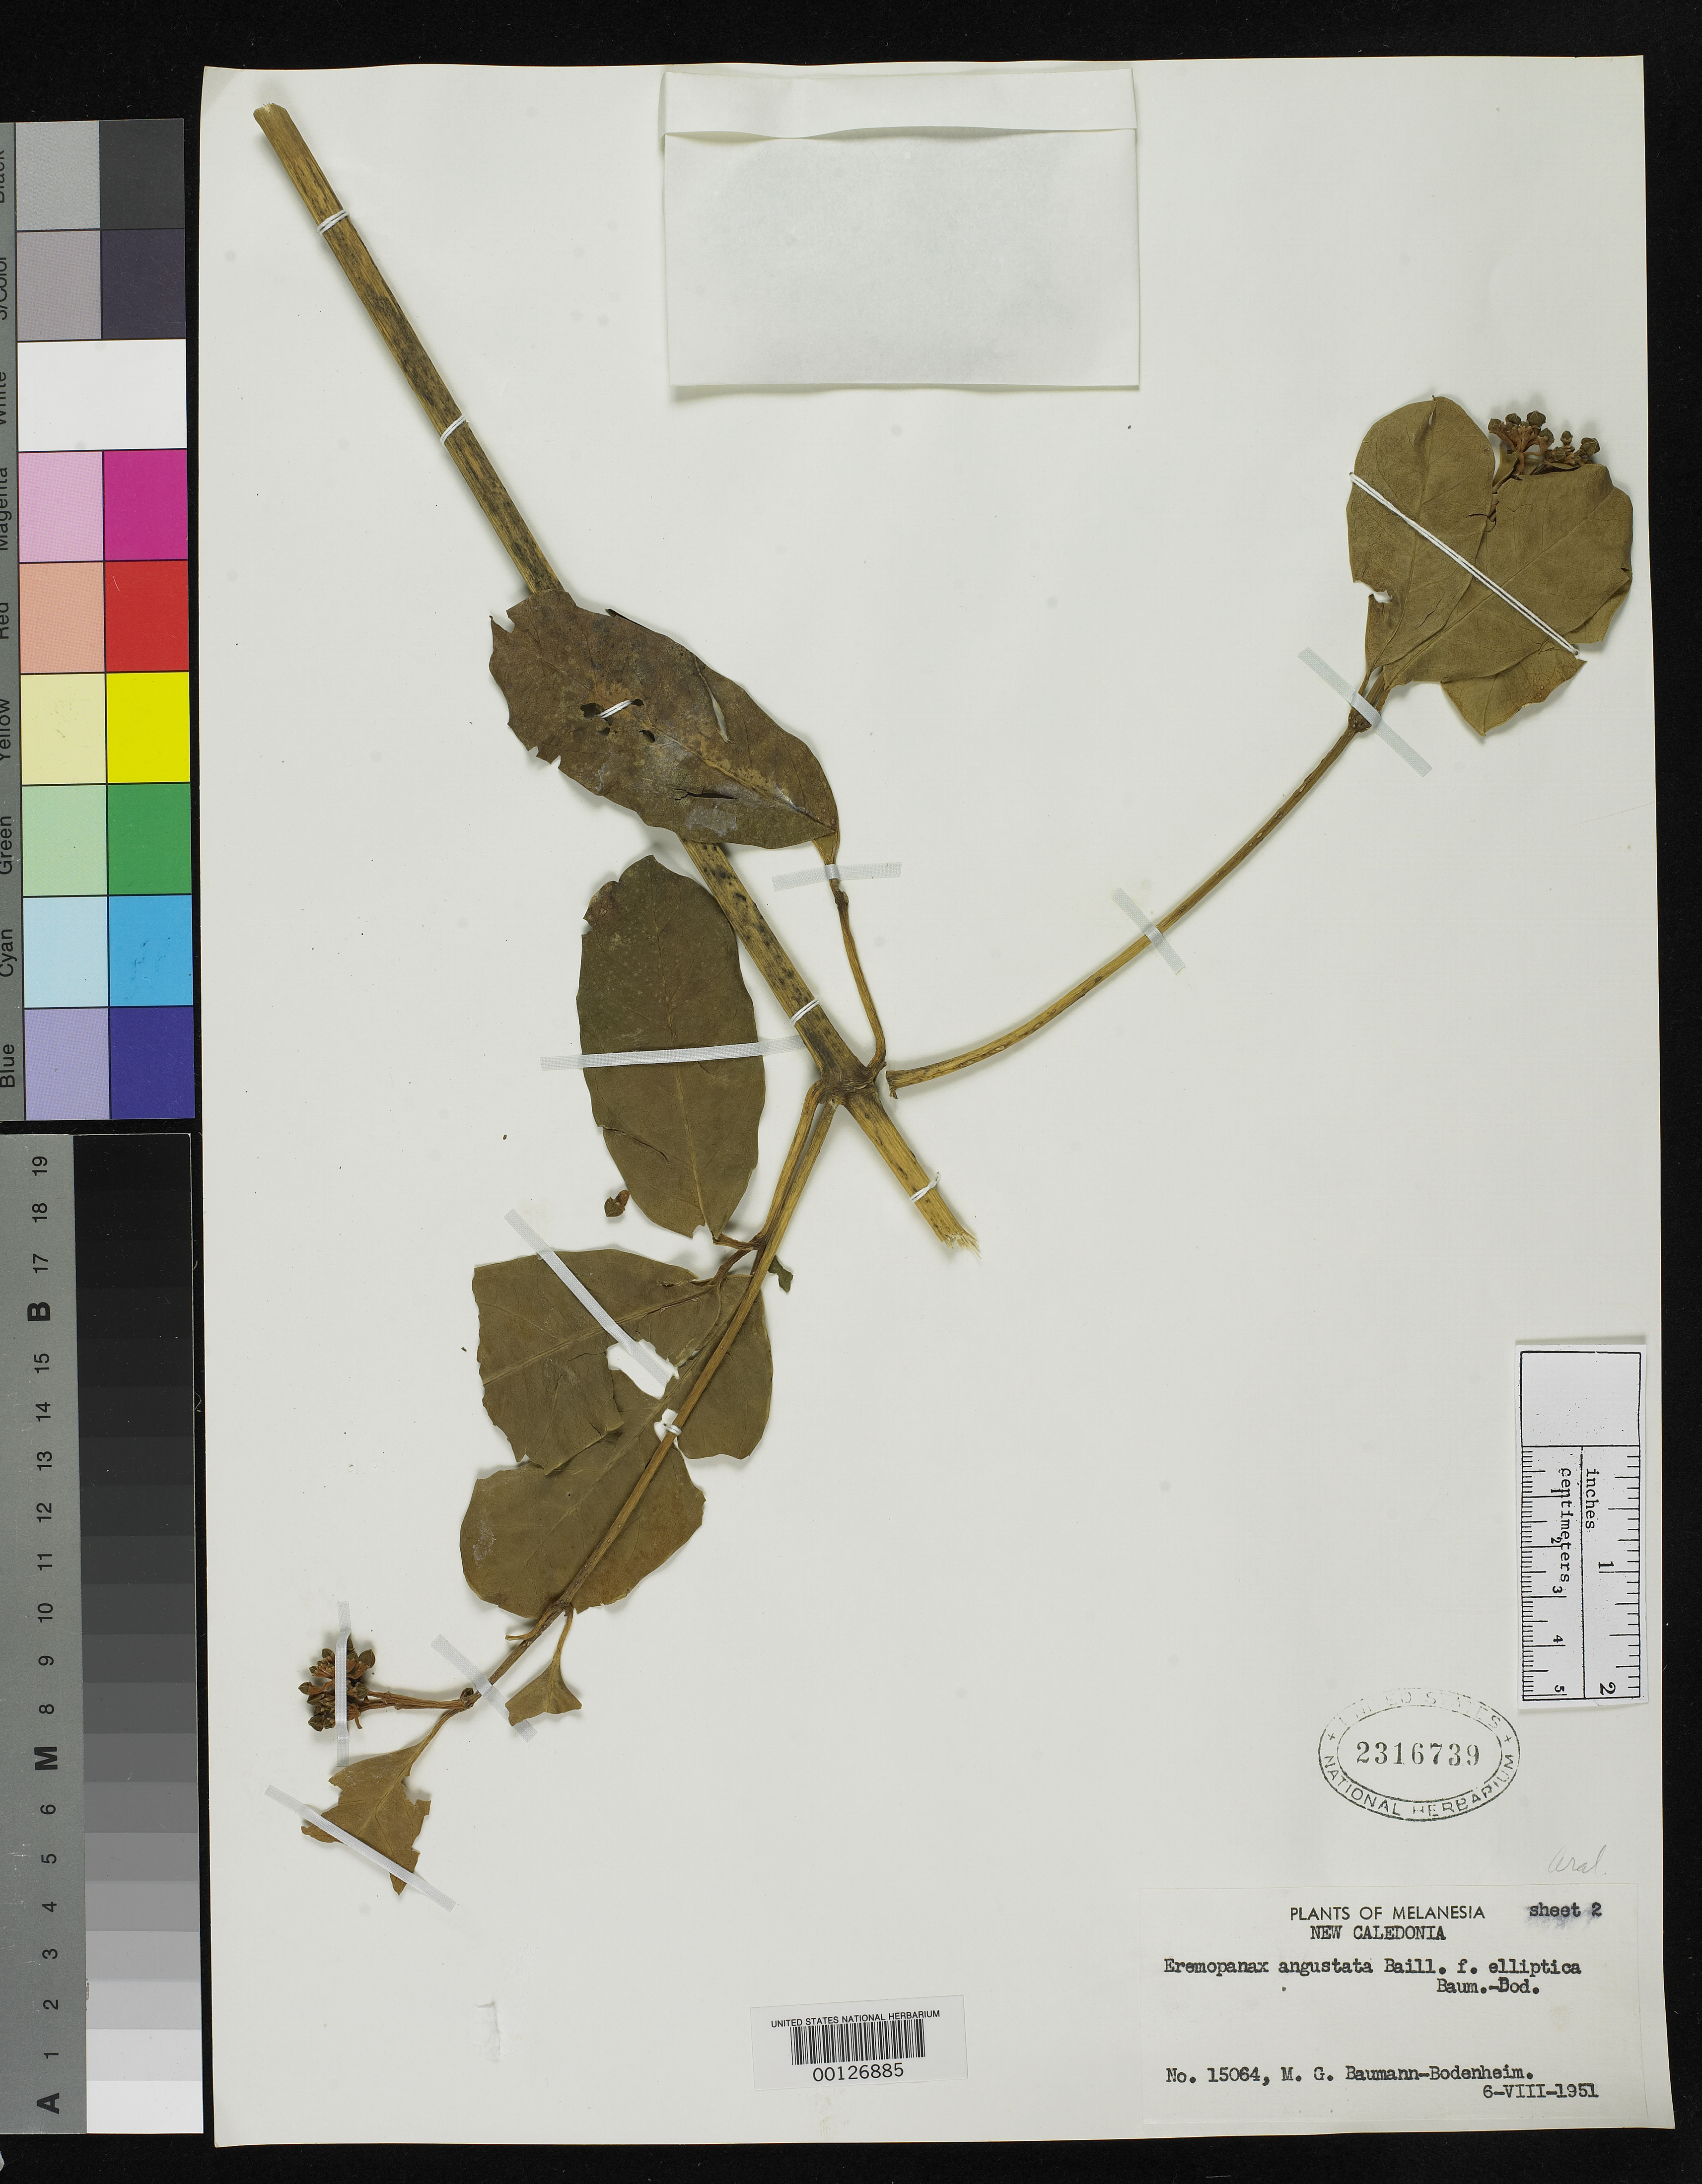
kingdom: Plantae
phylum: Tracheophyta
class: Magnoliopsida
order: Apiales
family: Araliaceae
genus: Eremopanax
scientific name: Eremopanax angustatus f. ellipticus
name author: Baum.-Bod.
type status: Isotype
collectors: M. G. Baumann-Bodenheim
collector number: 15064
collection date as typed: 06 Aug 1951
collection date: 1951-08-06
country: New Caledonia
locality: Mt. Kouamere.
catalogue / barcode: US 2316739